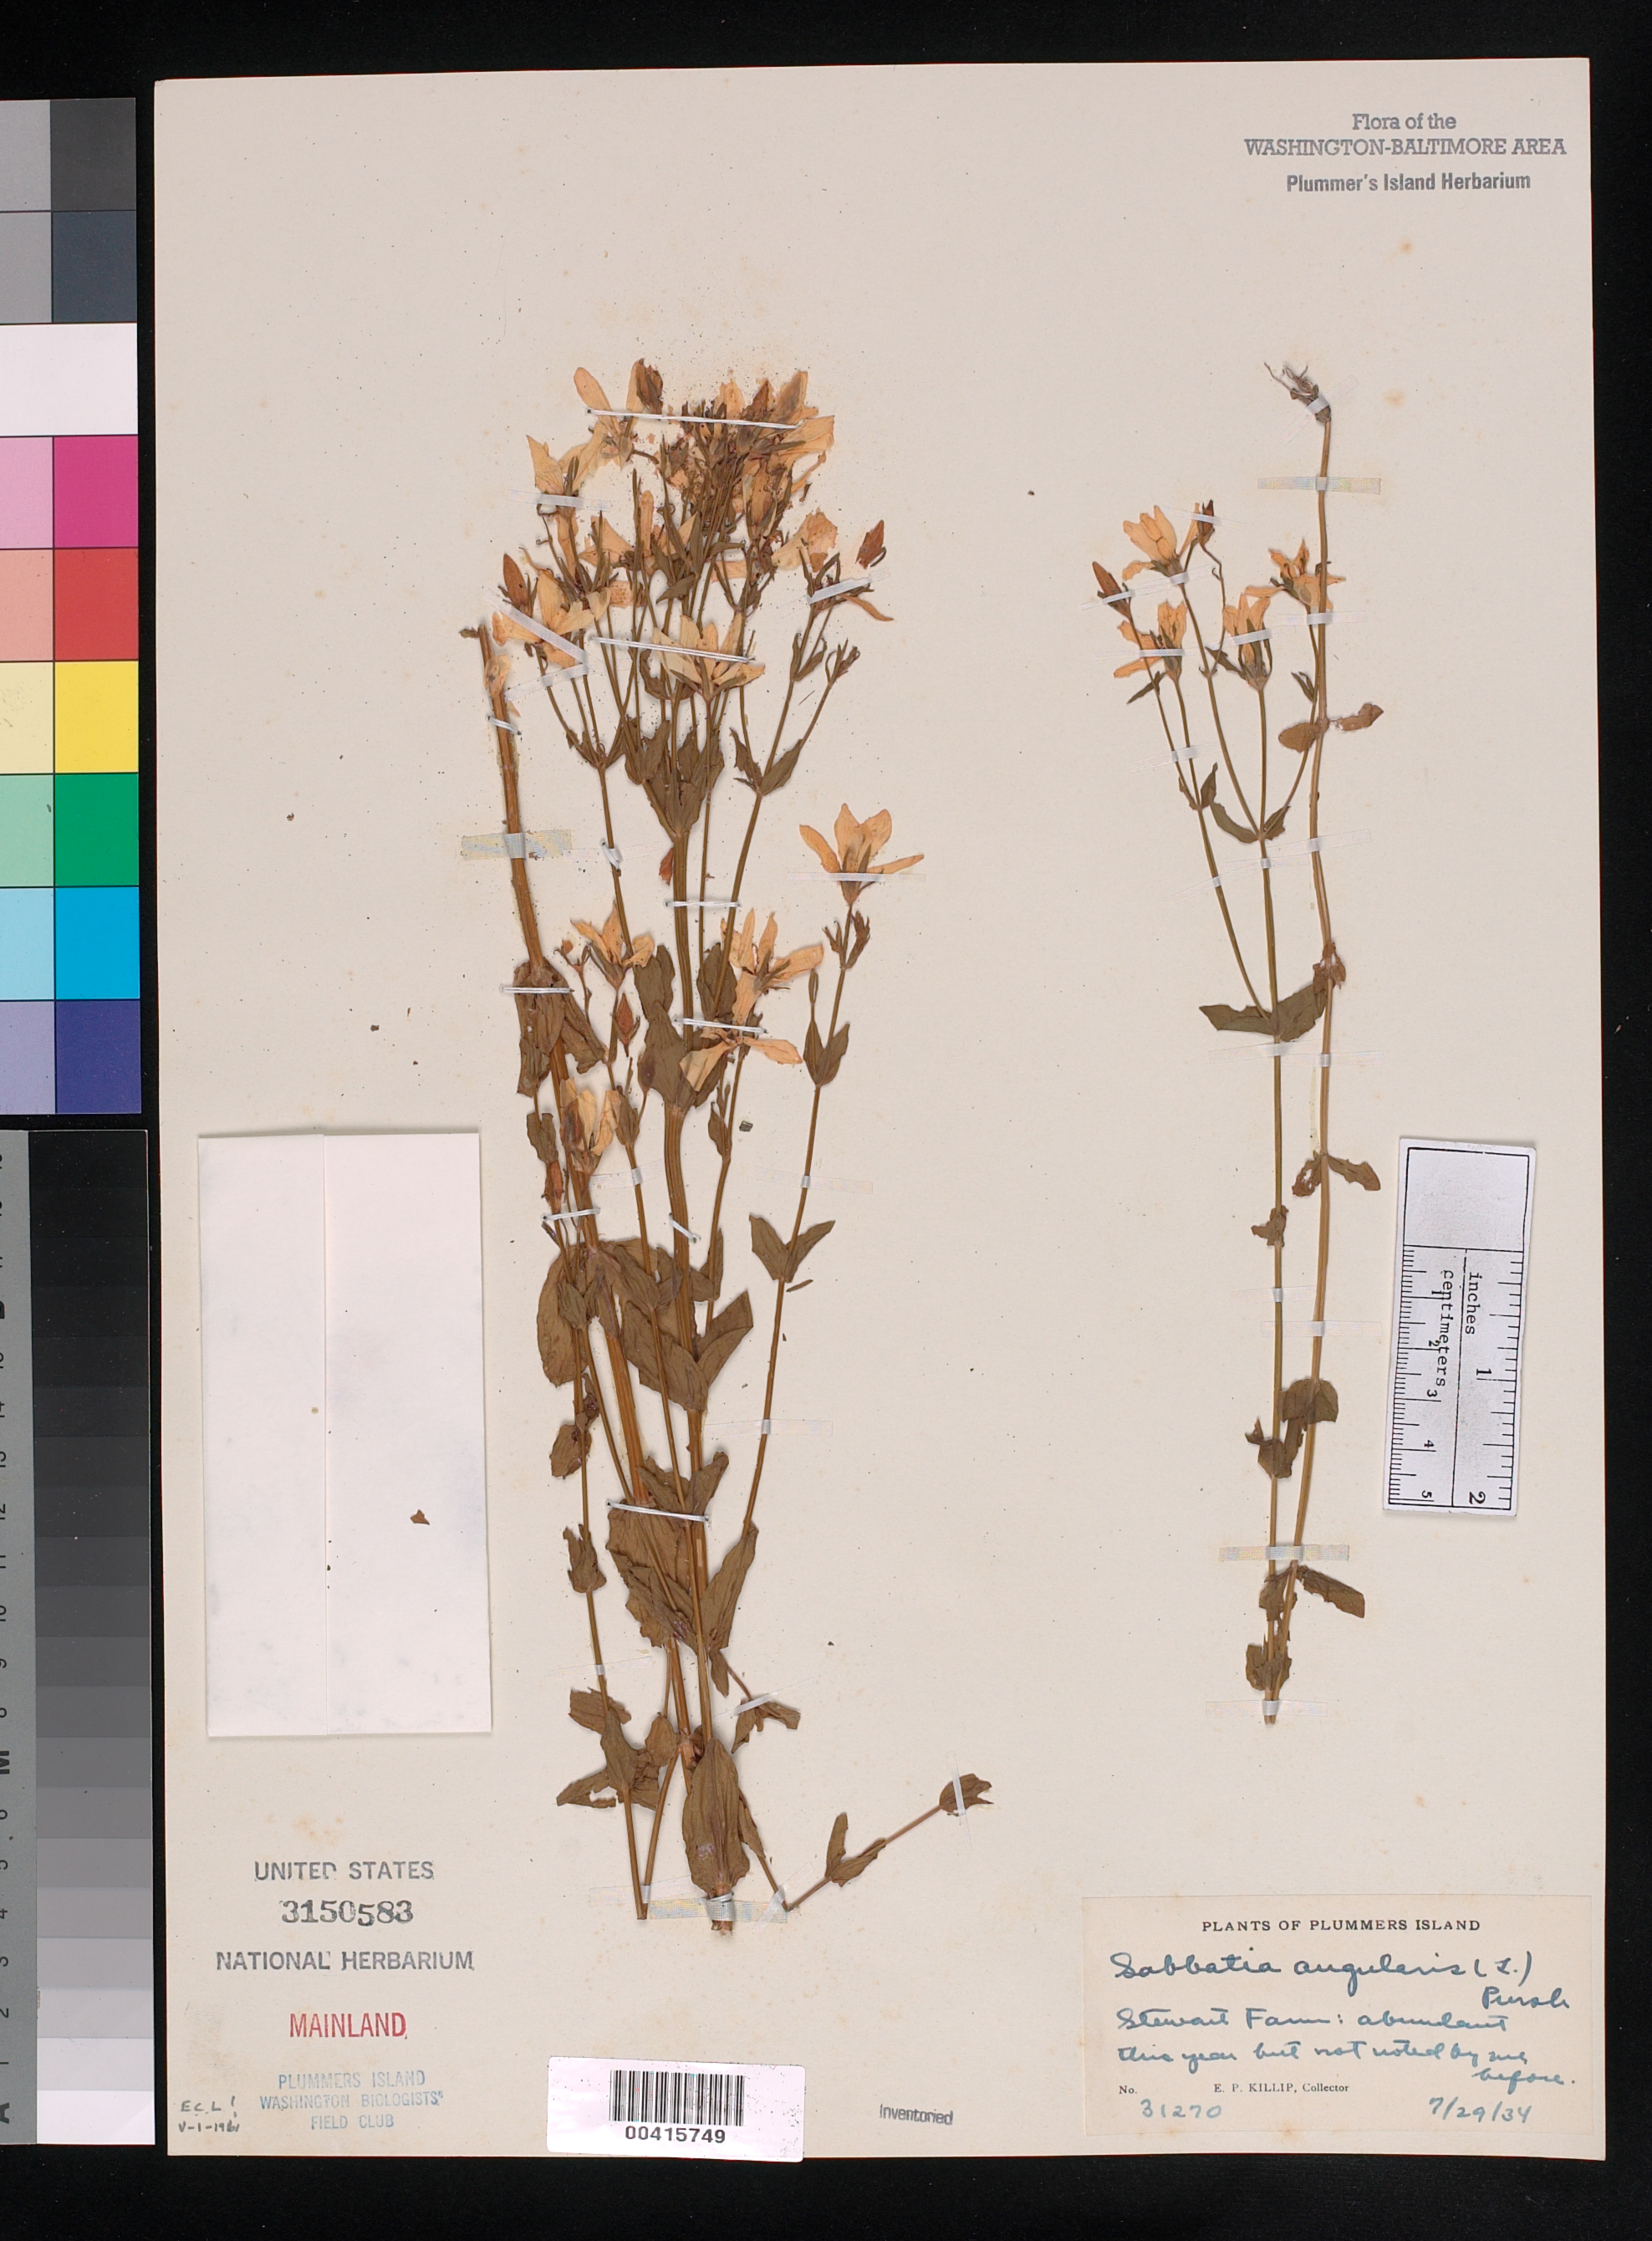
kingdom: Plantae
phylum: Tracheophyta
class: Magnoliopsida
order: Gentianales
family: Gentianaceae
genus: Sabatia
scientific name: Sabatia angularis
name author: (L.) Pursh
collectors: E. P. Killip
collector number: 31270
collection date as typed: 29 Jul 1934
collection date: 1934-07-29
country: United States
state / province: Maryland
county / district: Montgomery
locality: Plummer's Island; mainland, Stewart Farm C. & O. Canal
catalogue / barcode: US 3150583